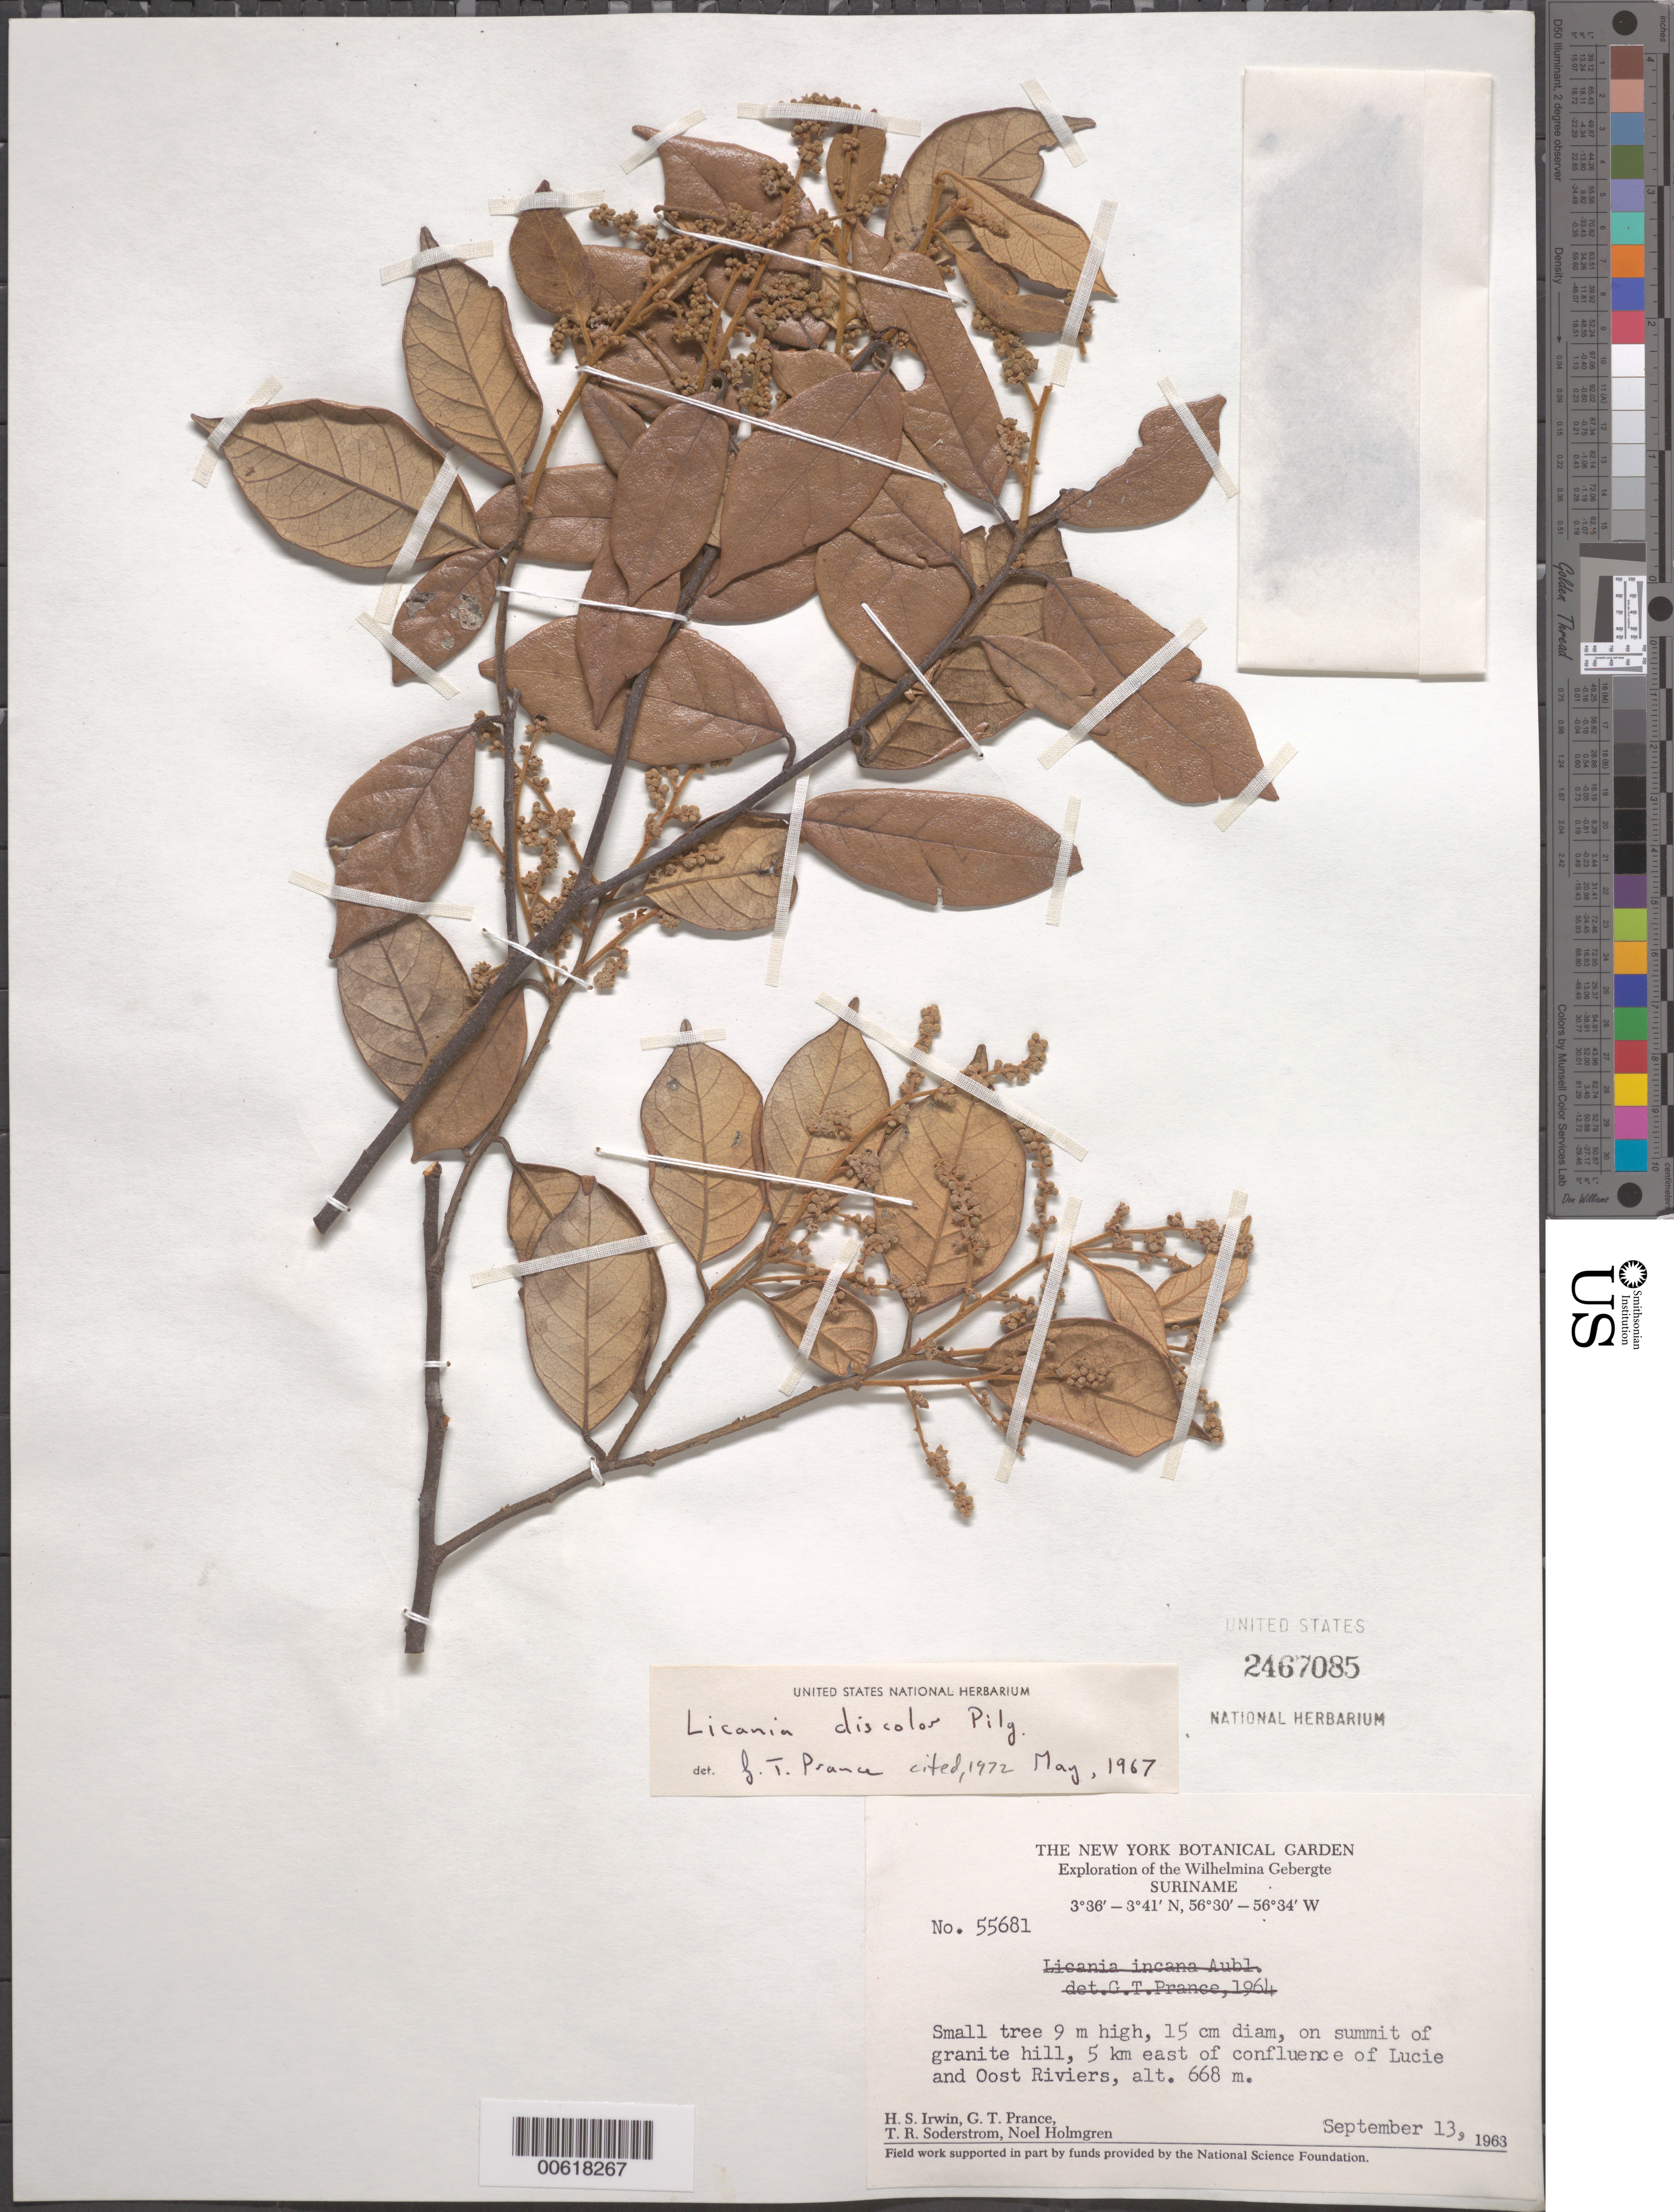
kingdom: Plantae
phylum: Tracheophyta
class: Magnoliopsida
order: Malpighiales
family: Chrysobalanaceae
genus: Licania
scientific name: Licania discolor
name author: Pilg.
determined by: Prance, G. T.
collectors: H. Irwin, G. T. Prance, T. R. Soderstrom & N. H. Holmgren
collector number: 55681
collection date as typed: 13-Sep-63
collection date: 1963-09-13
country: Suriname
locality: Lucie R., 5 km E confluence with Oost R., Wilhelmina Gebergte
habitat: Summit of granite hill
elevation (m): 668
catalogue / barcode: US 2467085